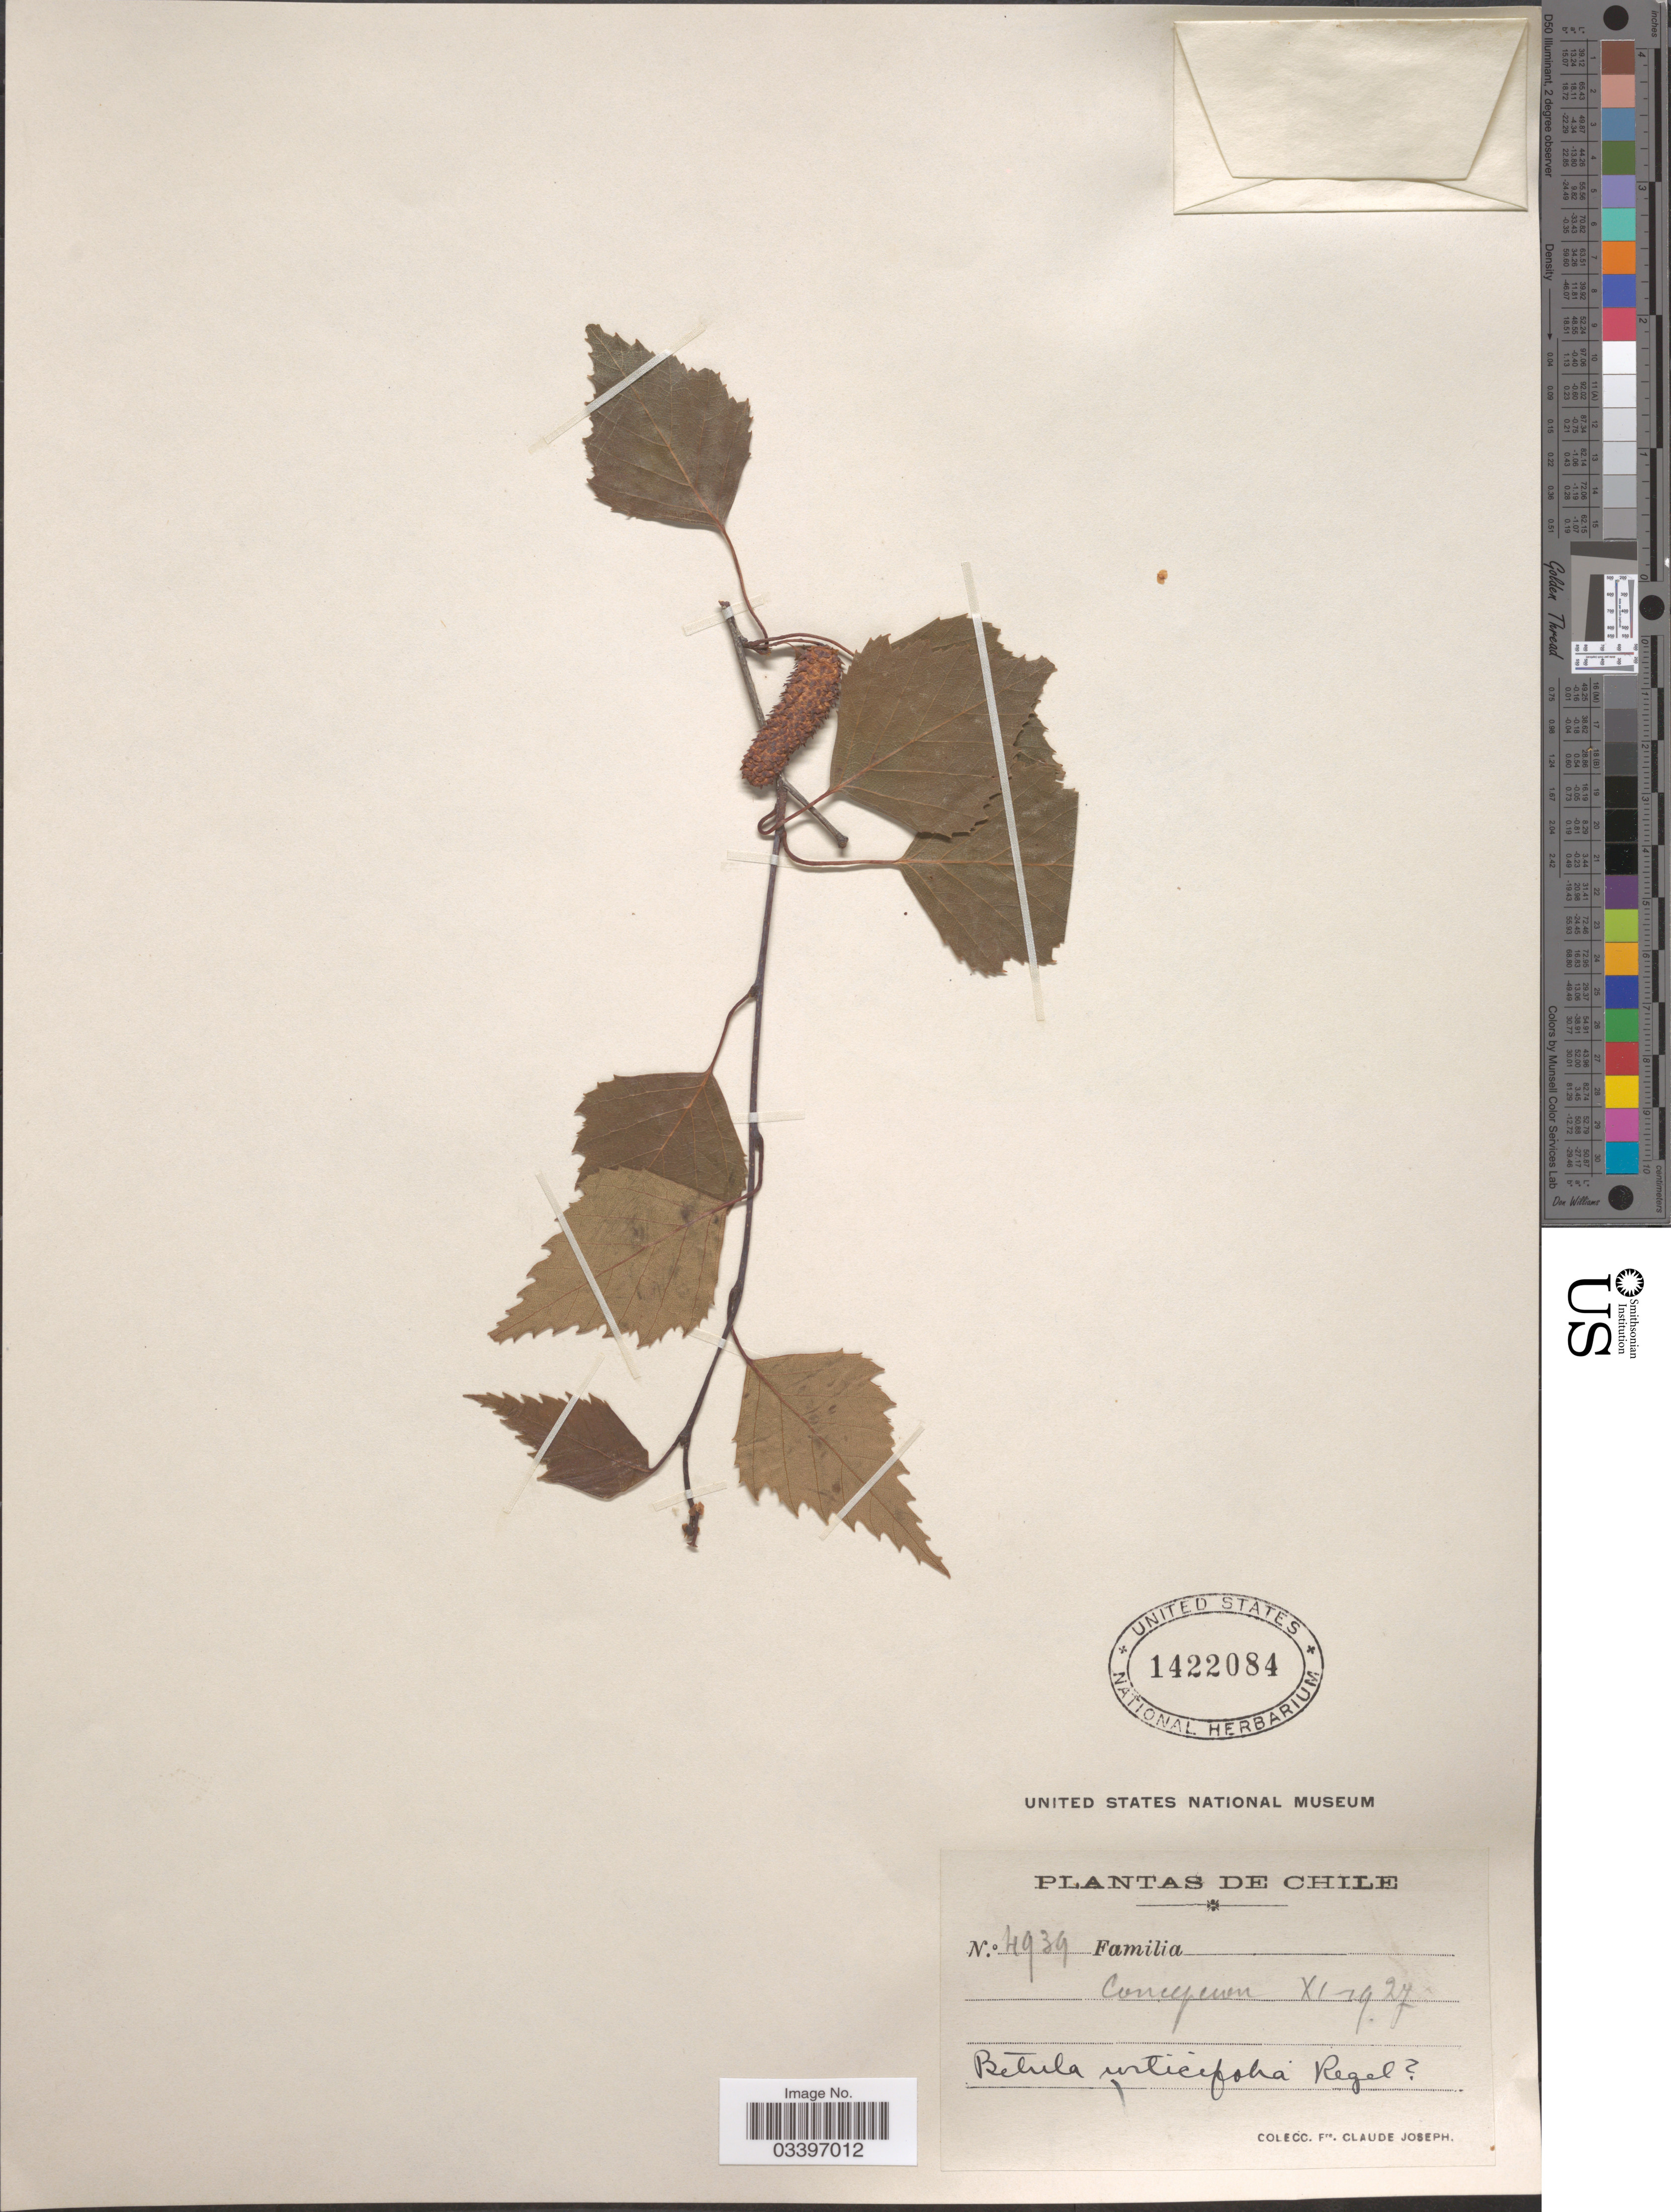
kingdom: Plantae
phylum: Tracheophyta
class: Magnoliopsida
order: Fagales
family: Betulaceae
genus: Betula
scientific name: Betula pendula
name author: Roth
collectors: Bro. Claude-Joseph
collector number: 4939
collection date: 1927-11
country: Chile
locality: Concepcion.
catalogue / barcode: US 1422084